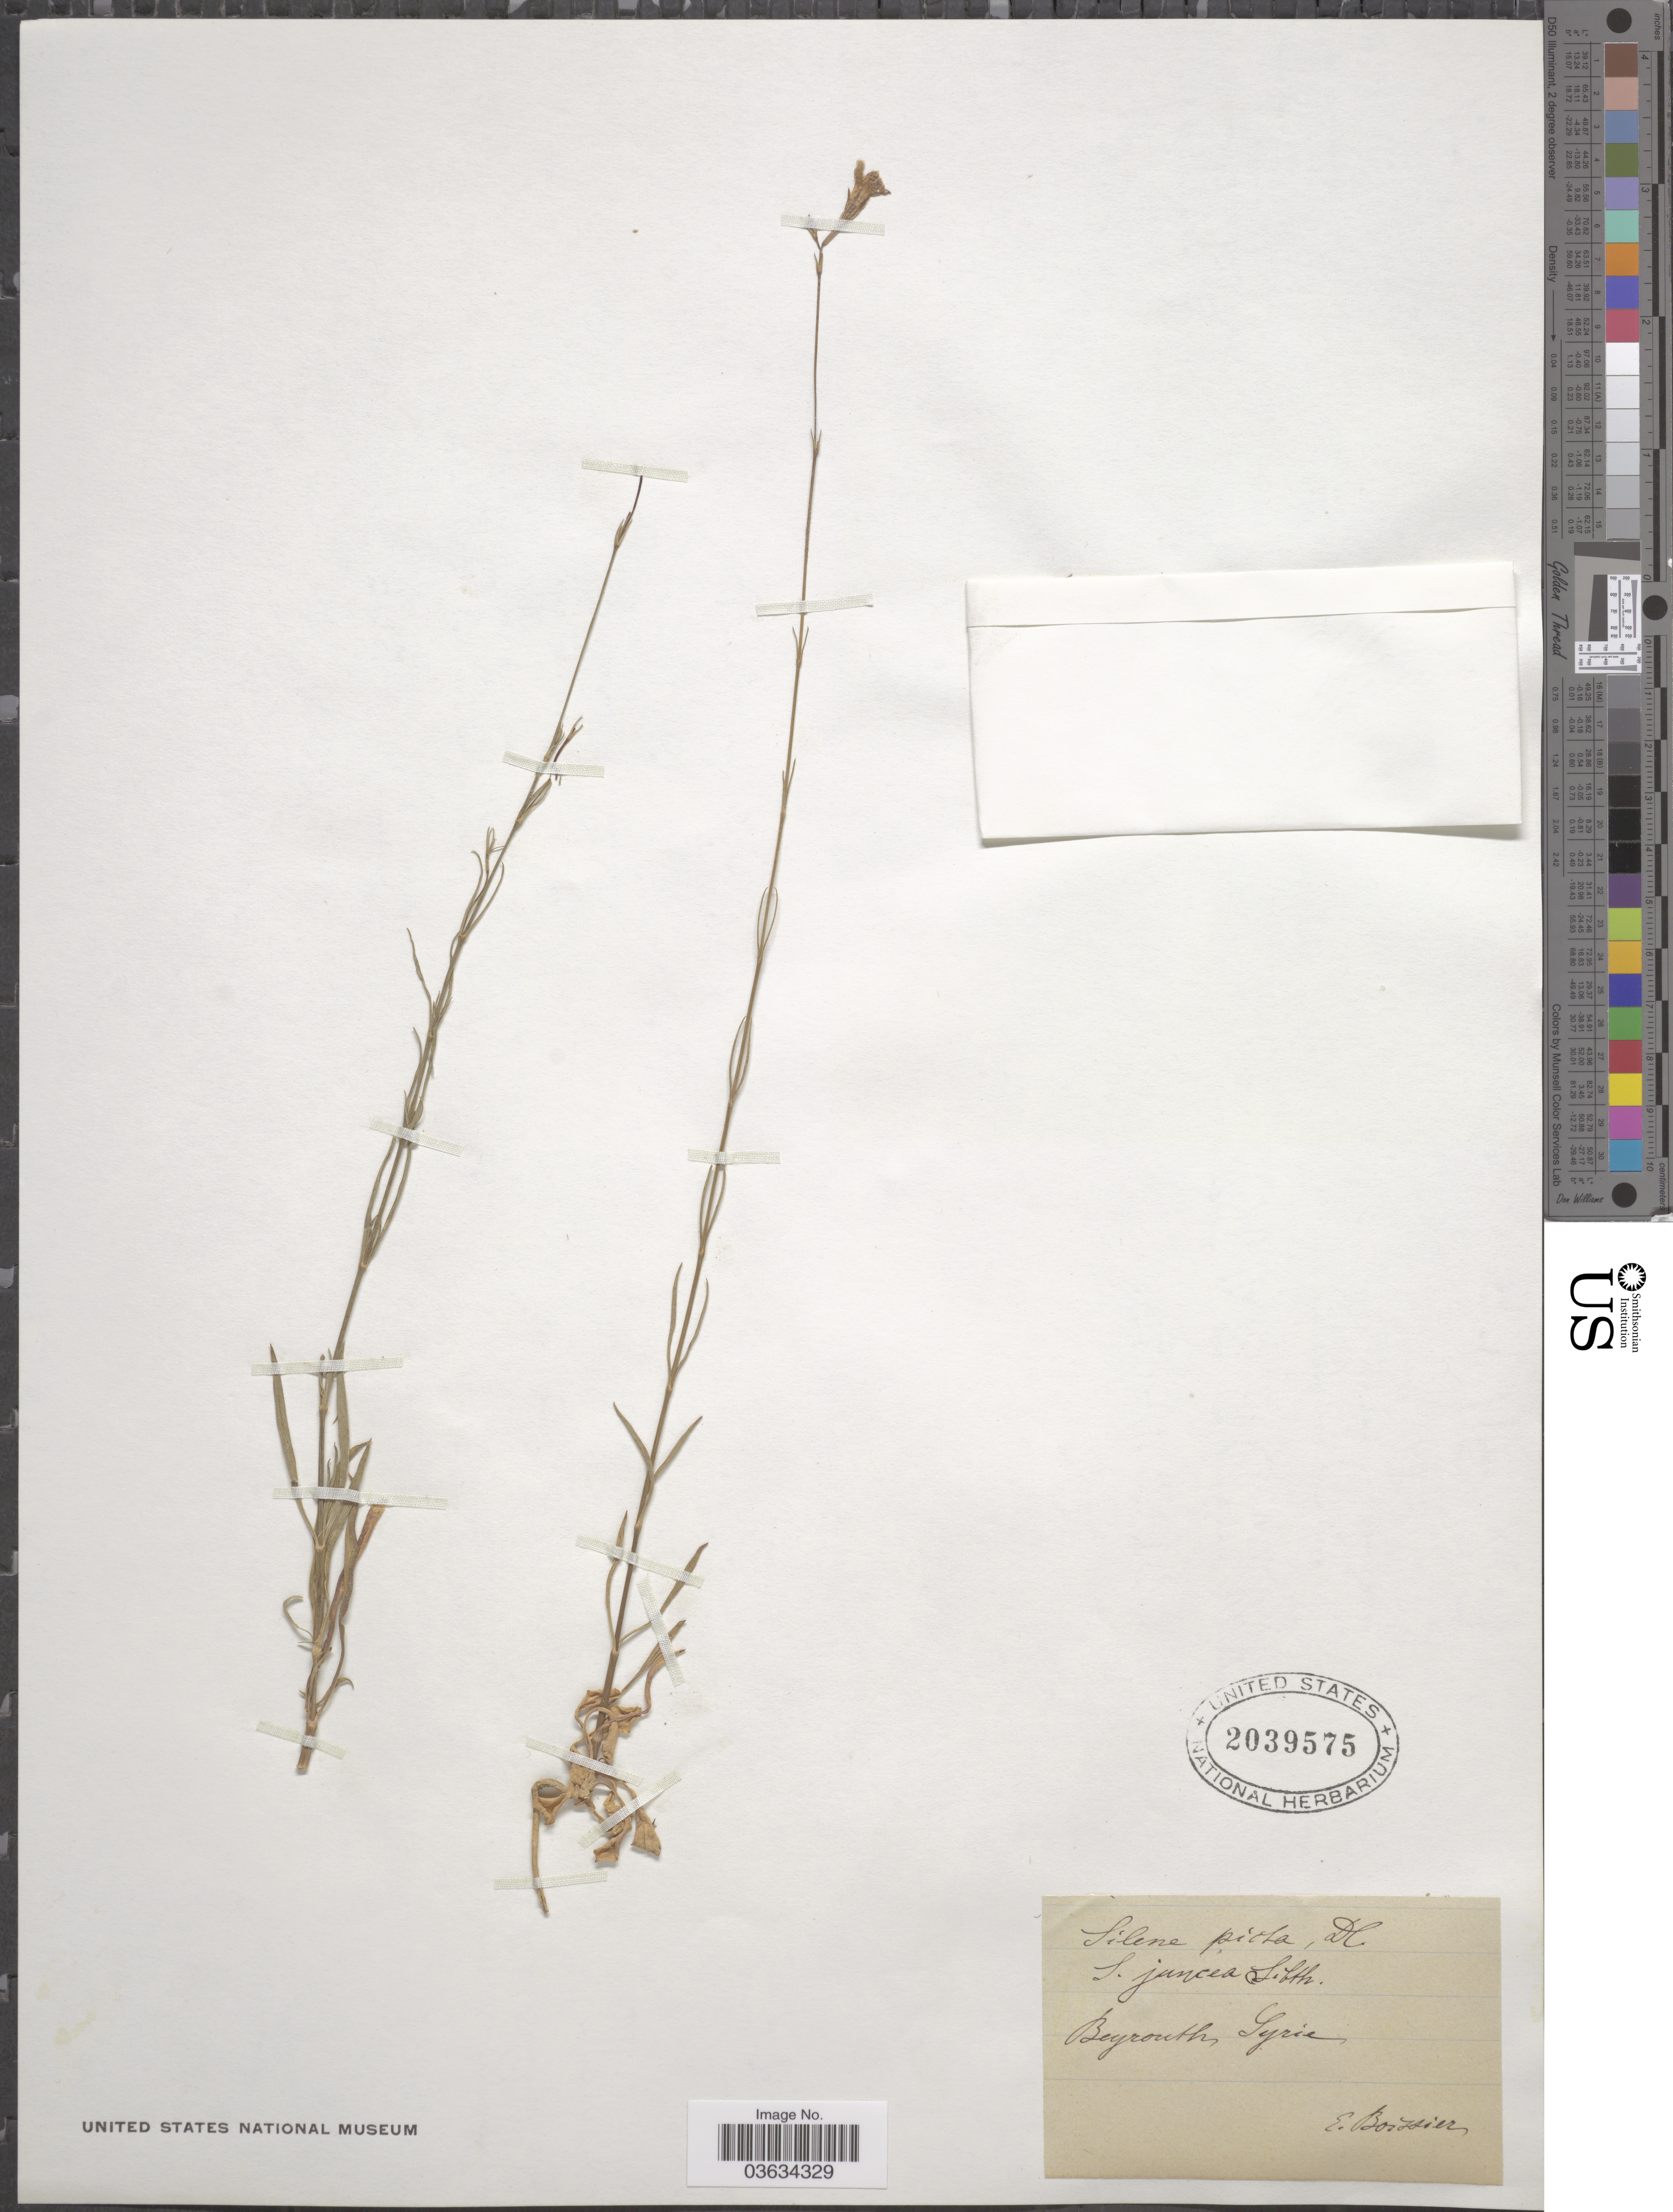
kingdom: Plantae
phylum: Tracheophyta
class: Magnoliopsida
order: Caryophyllales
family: Caryophyllaceae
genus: Silene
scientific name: Silene picta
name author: Desf.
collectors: P. Boissier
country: Syria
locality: Beyrouth, Syrie.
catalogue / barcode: US 2039575